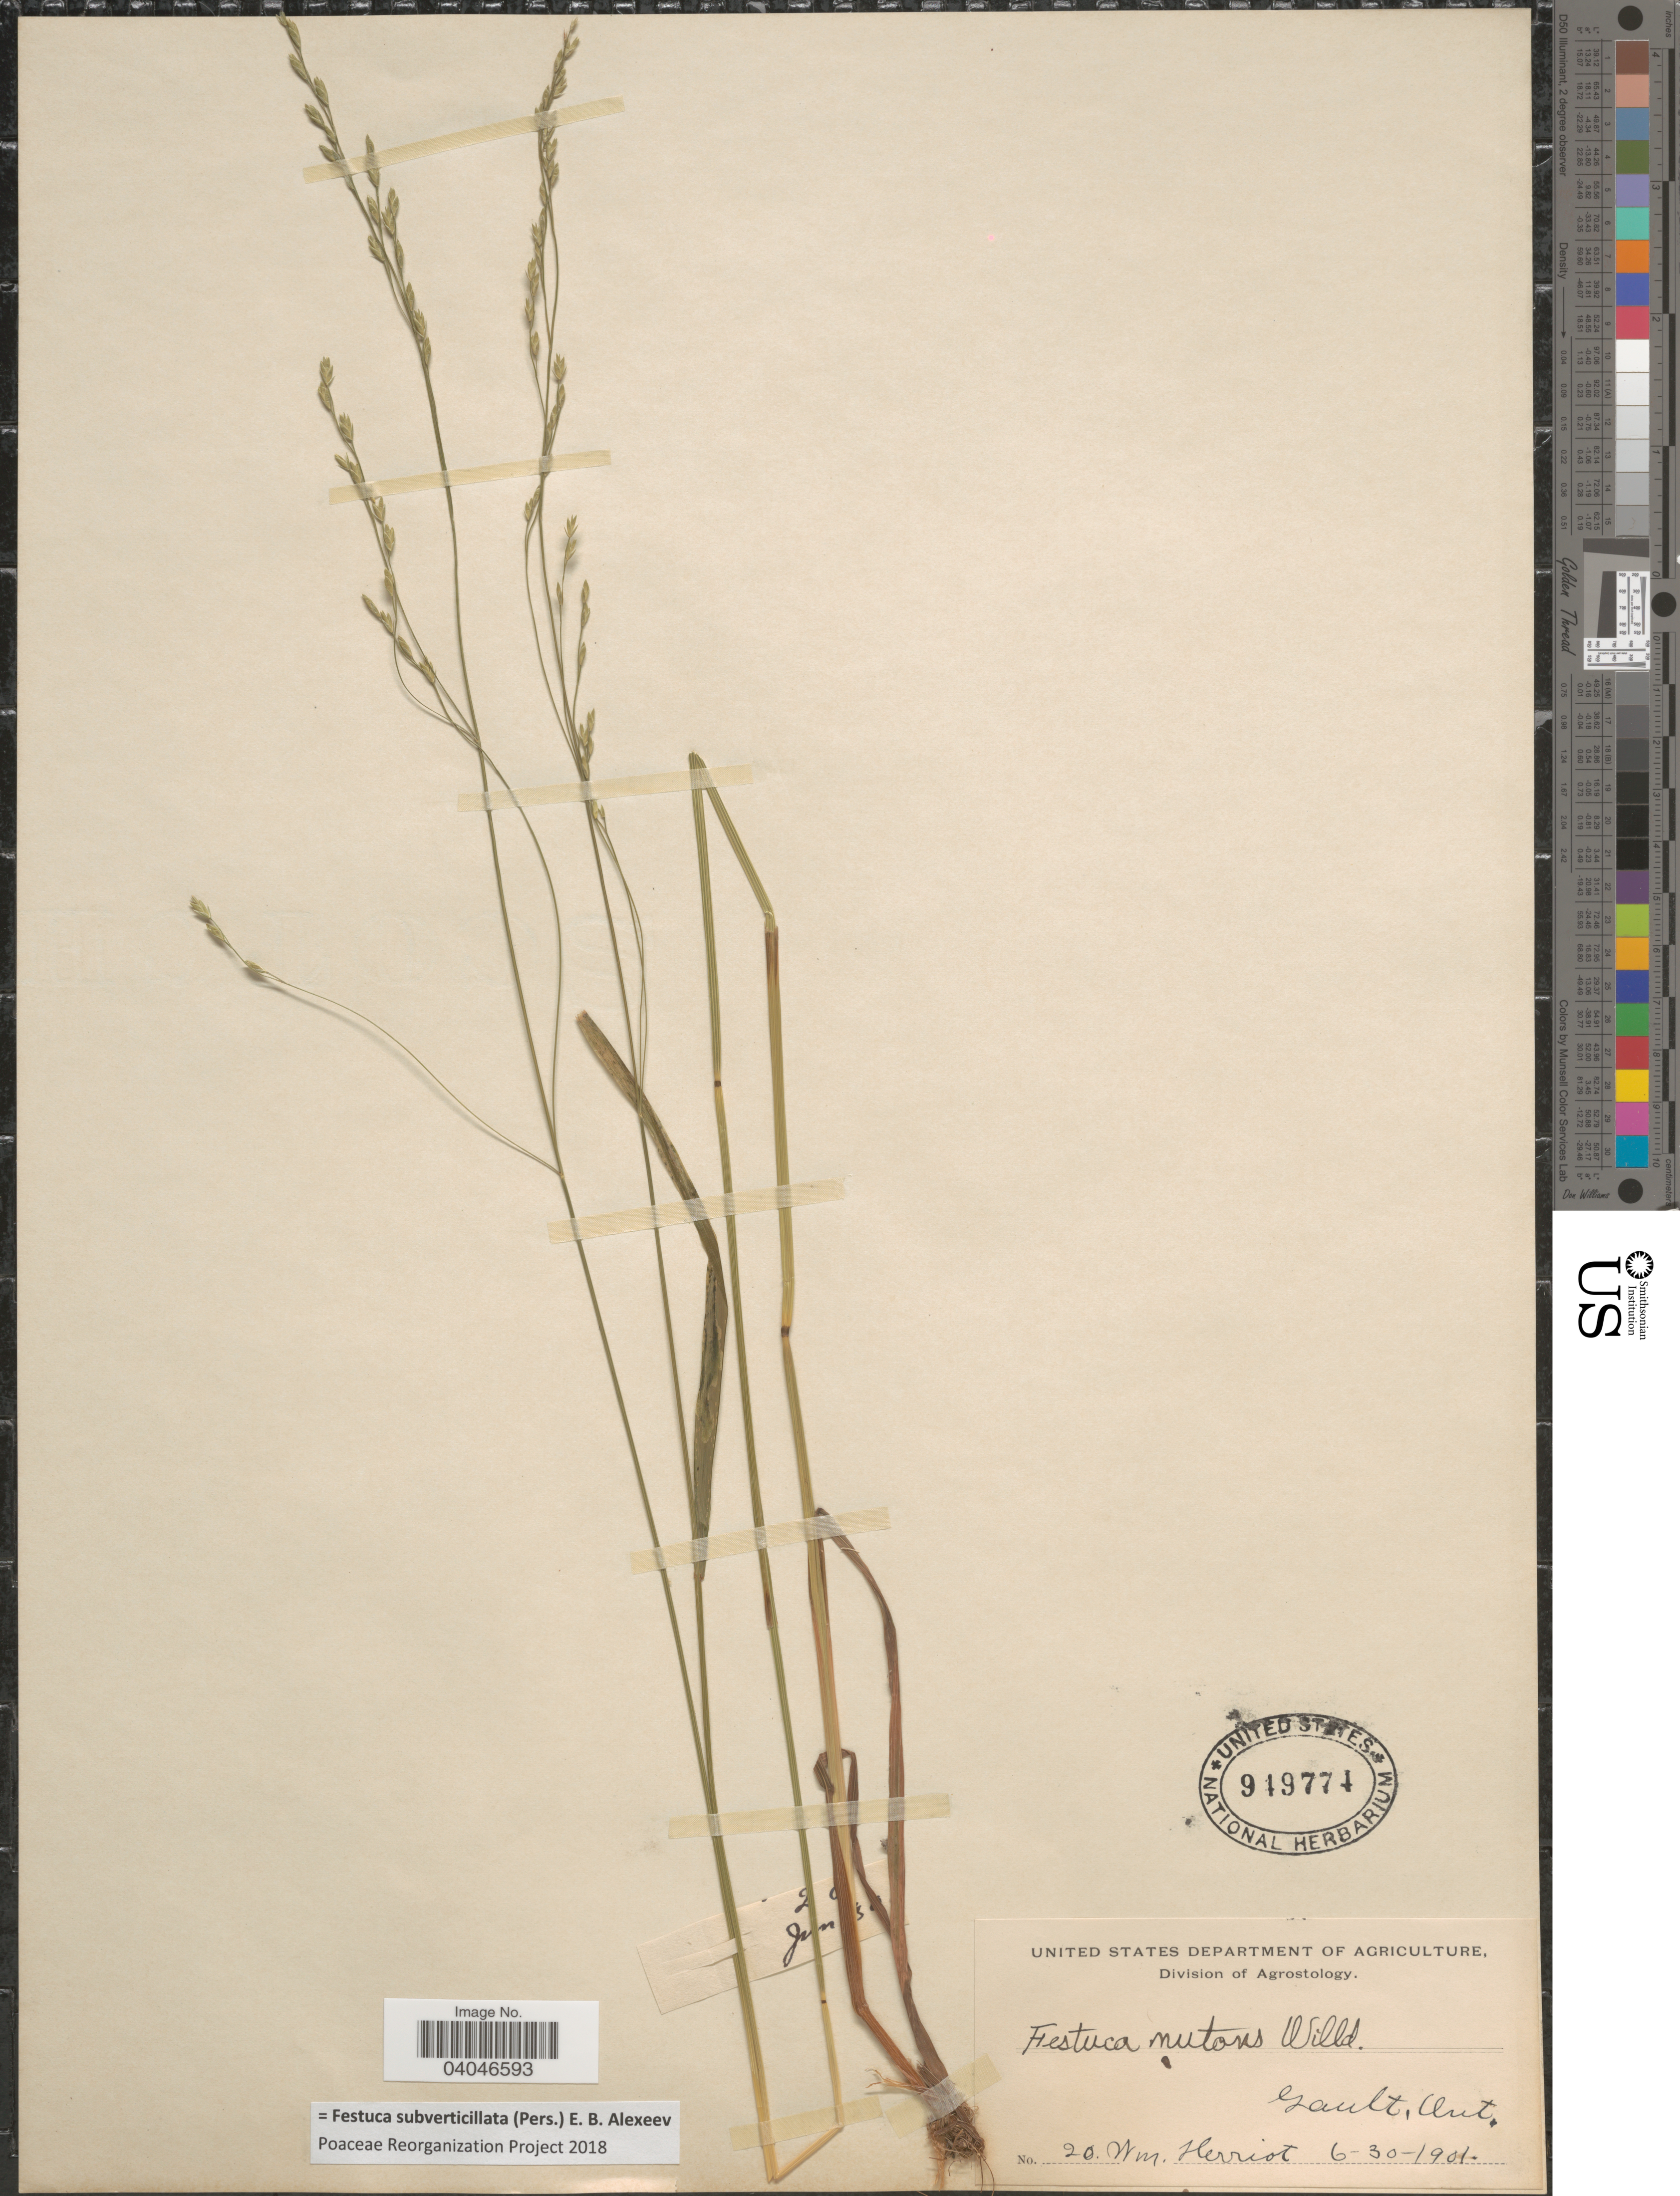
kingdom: Plantae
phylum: Tracheophyta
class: Liliopsida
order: Poales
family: Poaceae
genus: Festuca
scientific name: Festuca subverticillata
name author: (Pers.) E.B. Alexeev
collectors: W. Herriot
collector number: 20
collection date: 1901-06-30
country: Canada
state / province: Ontario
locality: Gault.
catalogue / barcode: US 949774